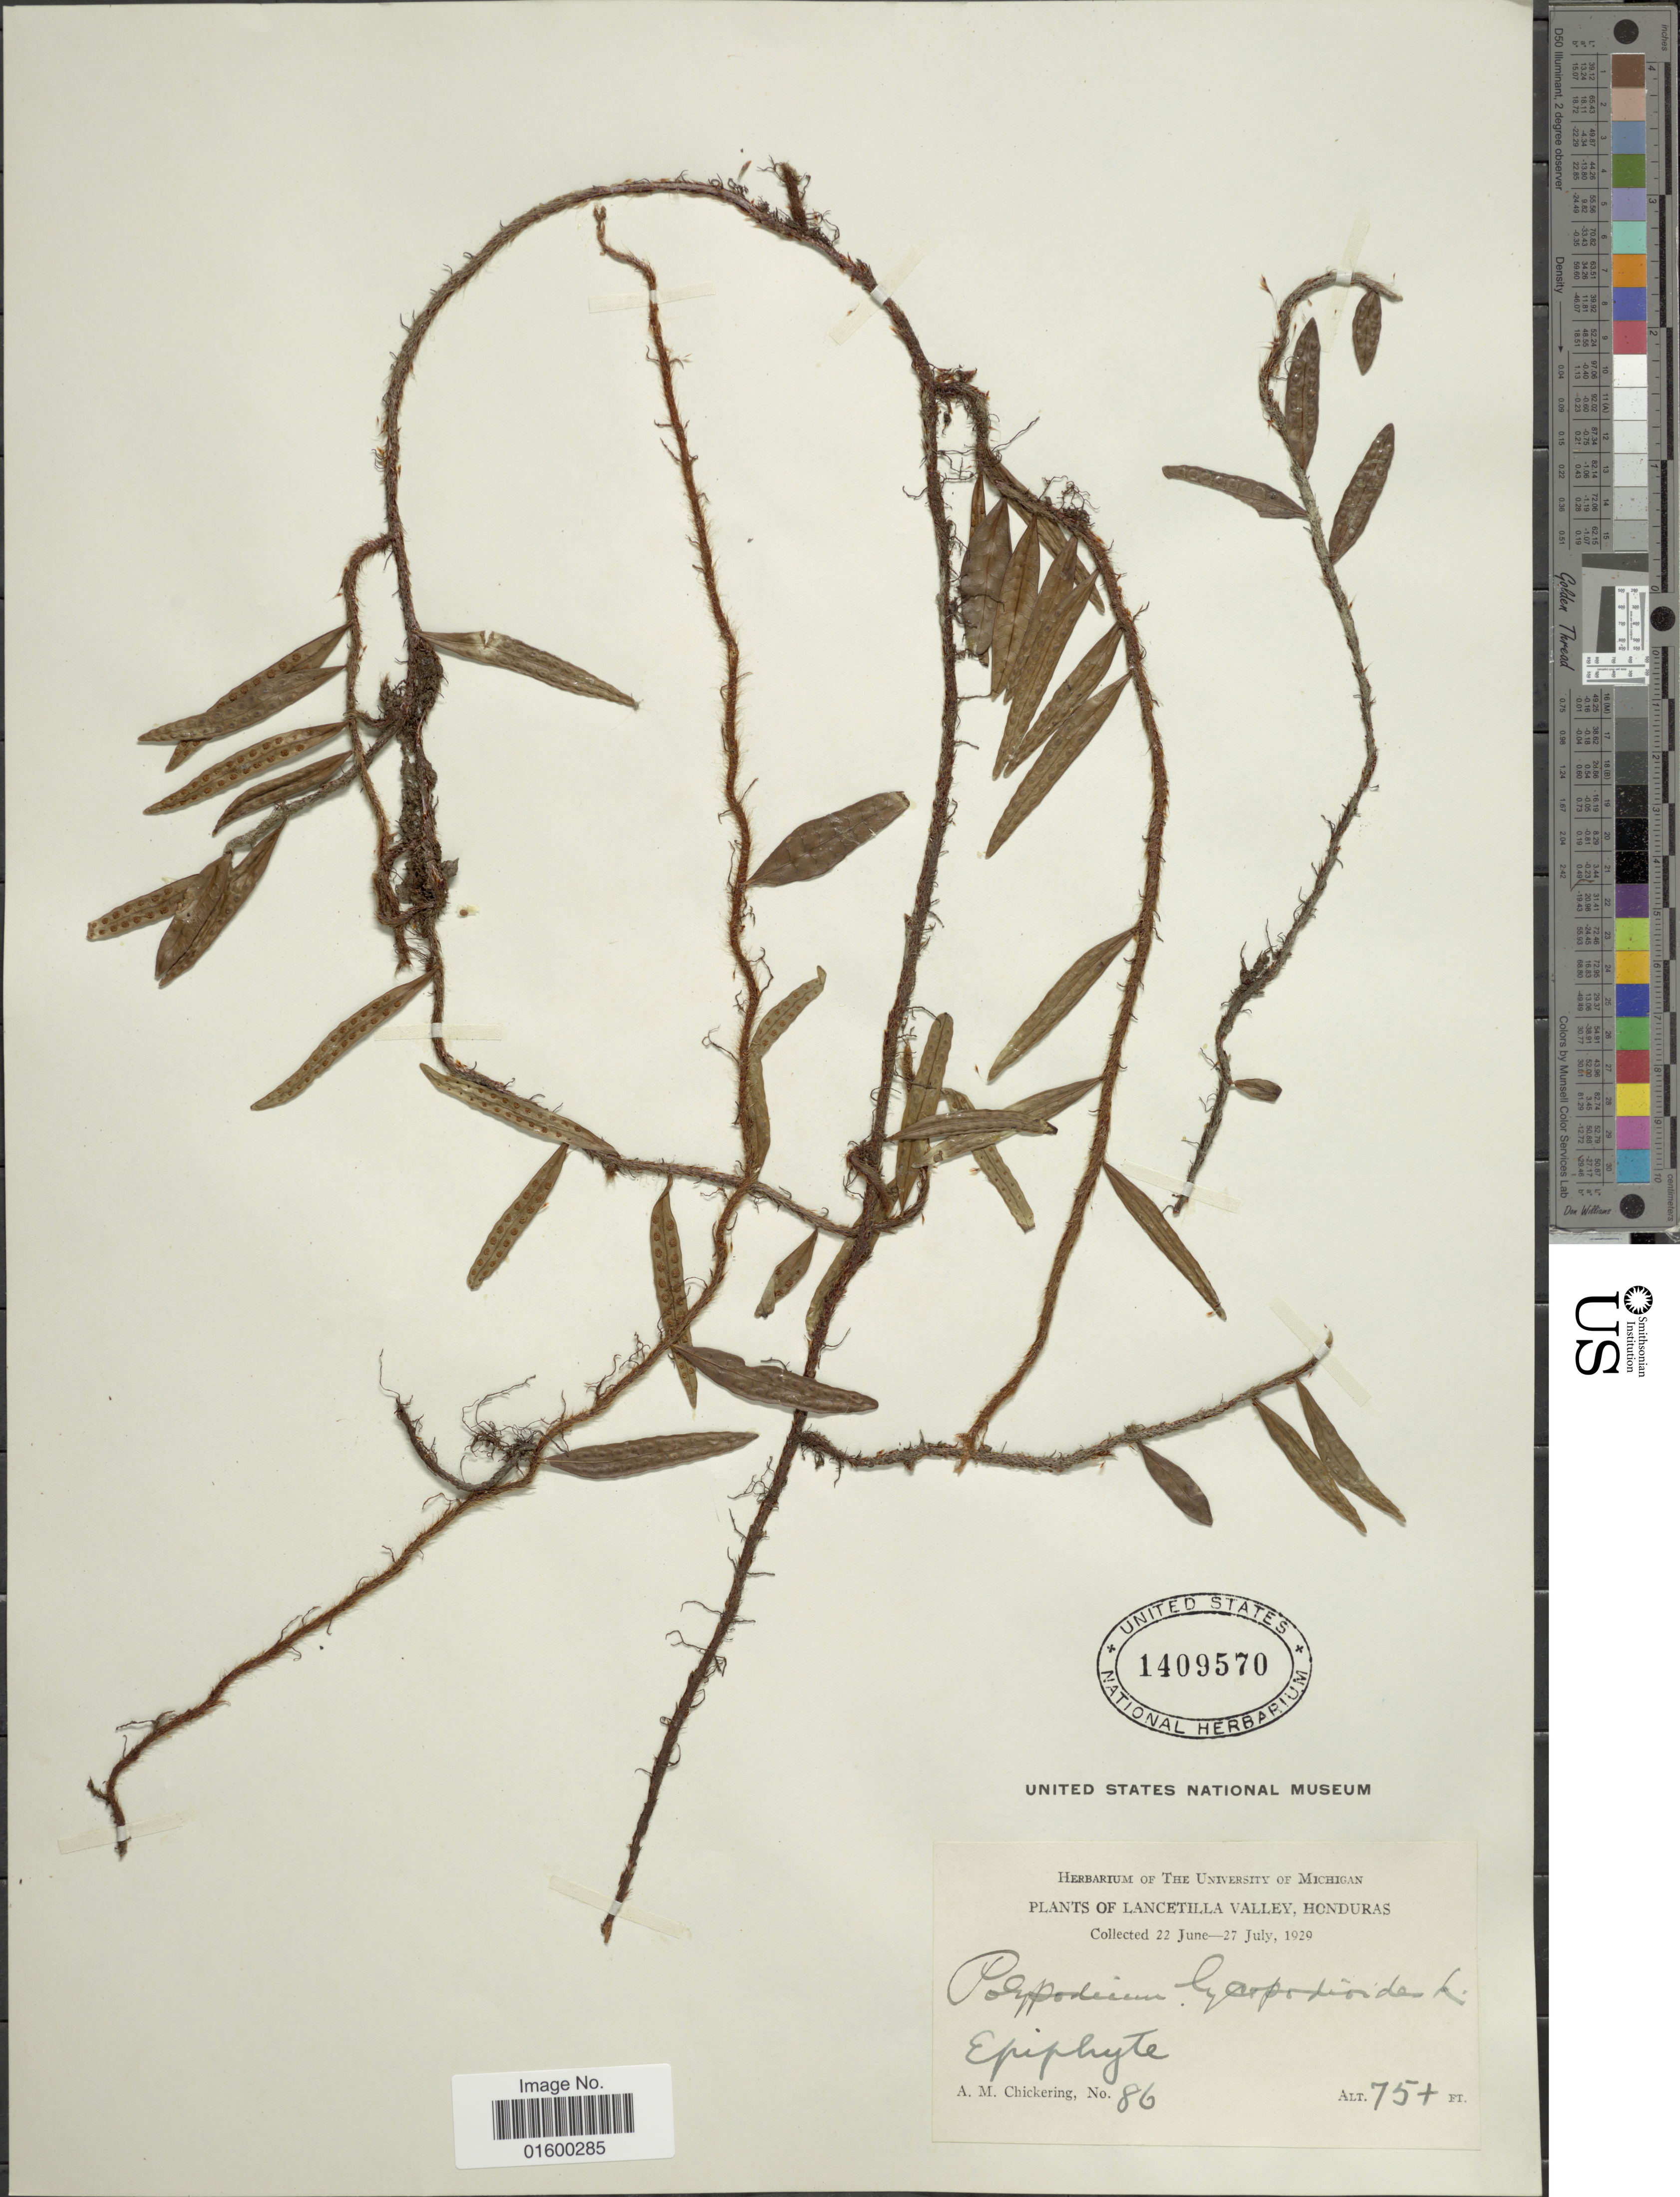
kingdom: Plantae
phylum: Tracheophyta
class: Polypodiopsida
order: Polypodiales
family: Polypodiaceae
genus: Microgramma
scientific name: Microgramma lycopodioides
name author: (L.) Copel.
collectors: A. Chickering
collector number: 86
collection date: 1929-06-22/1929-07-27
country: Honduras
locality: Lancetilla Valley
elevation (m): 230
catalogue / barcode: US 1409570